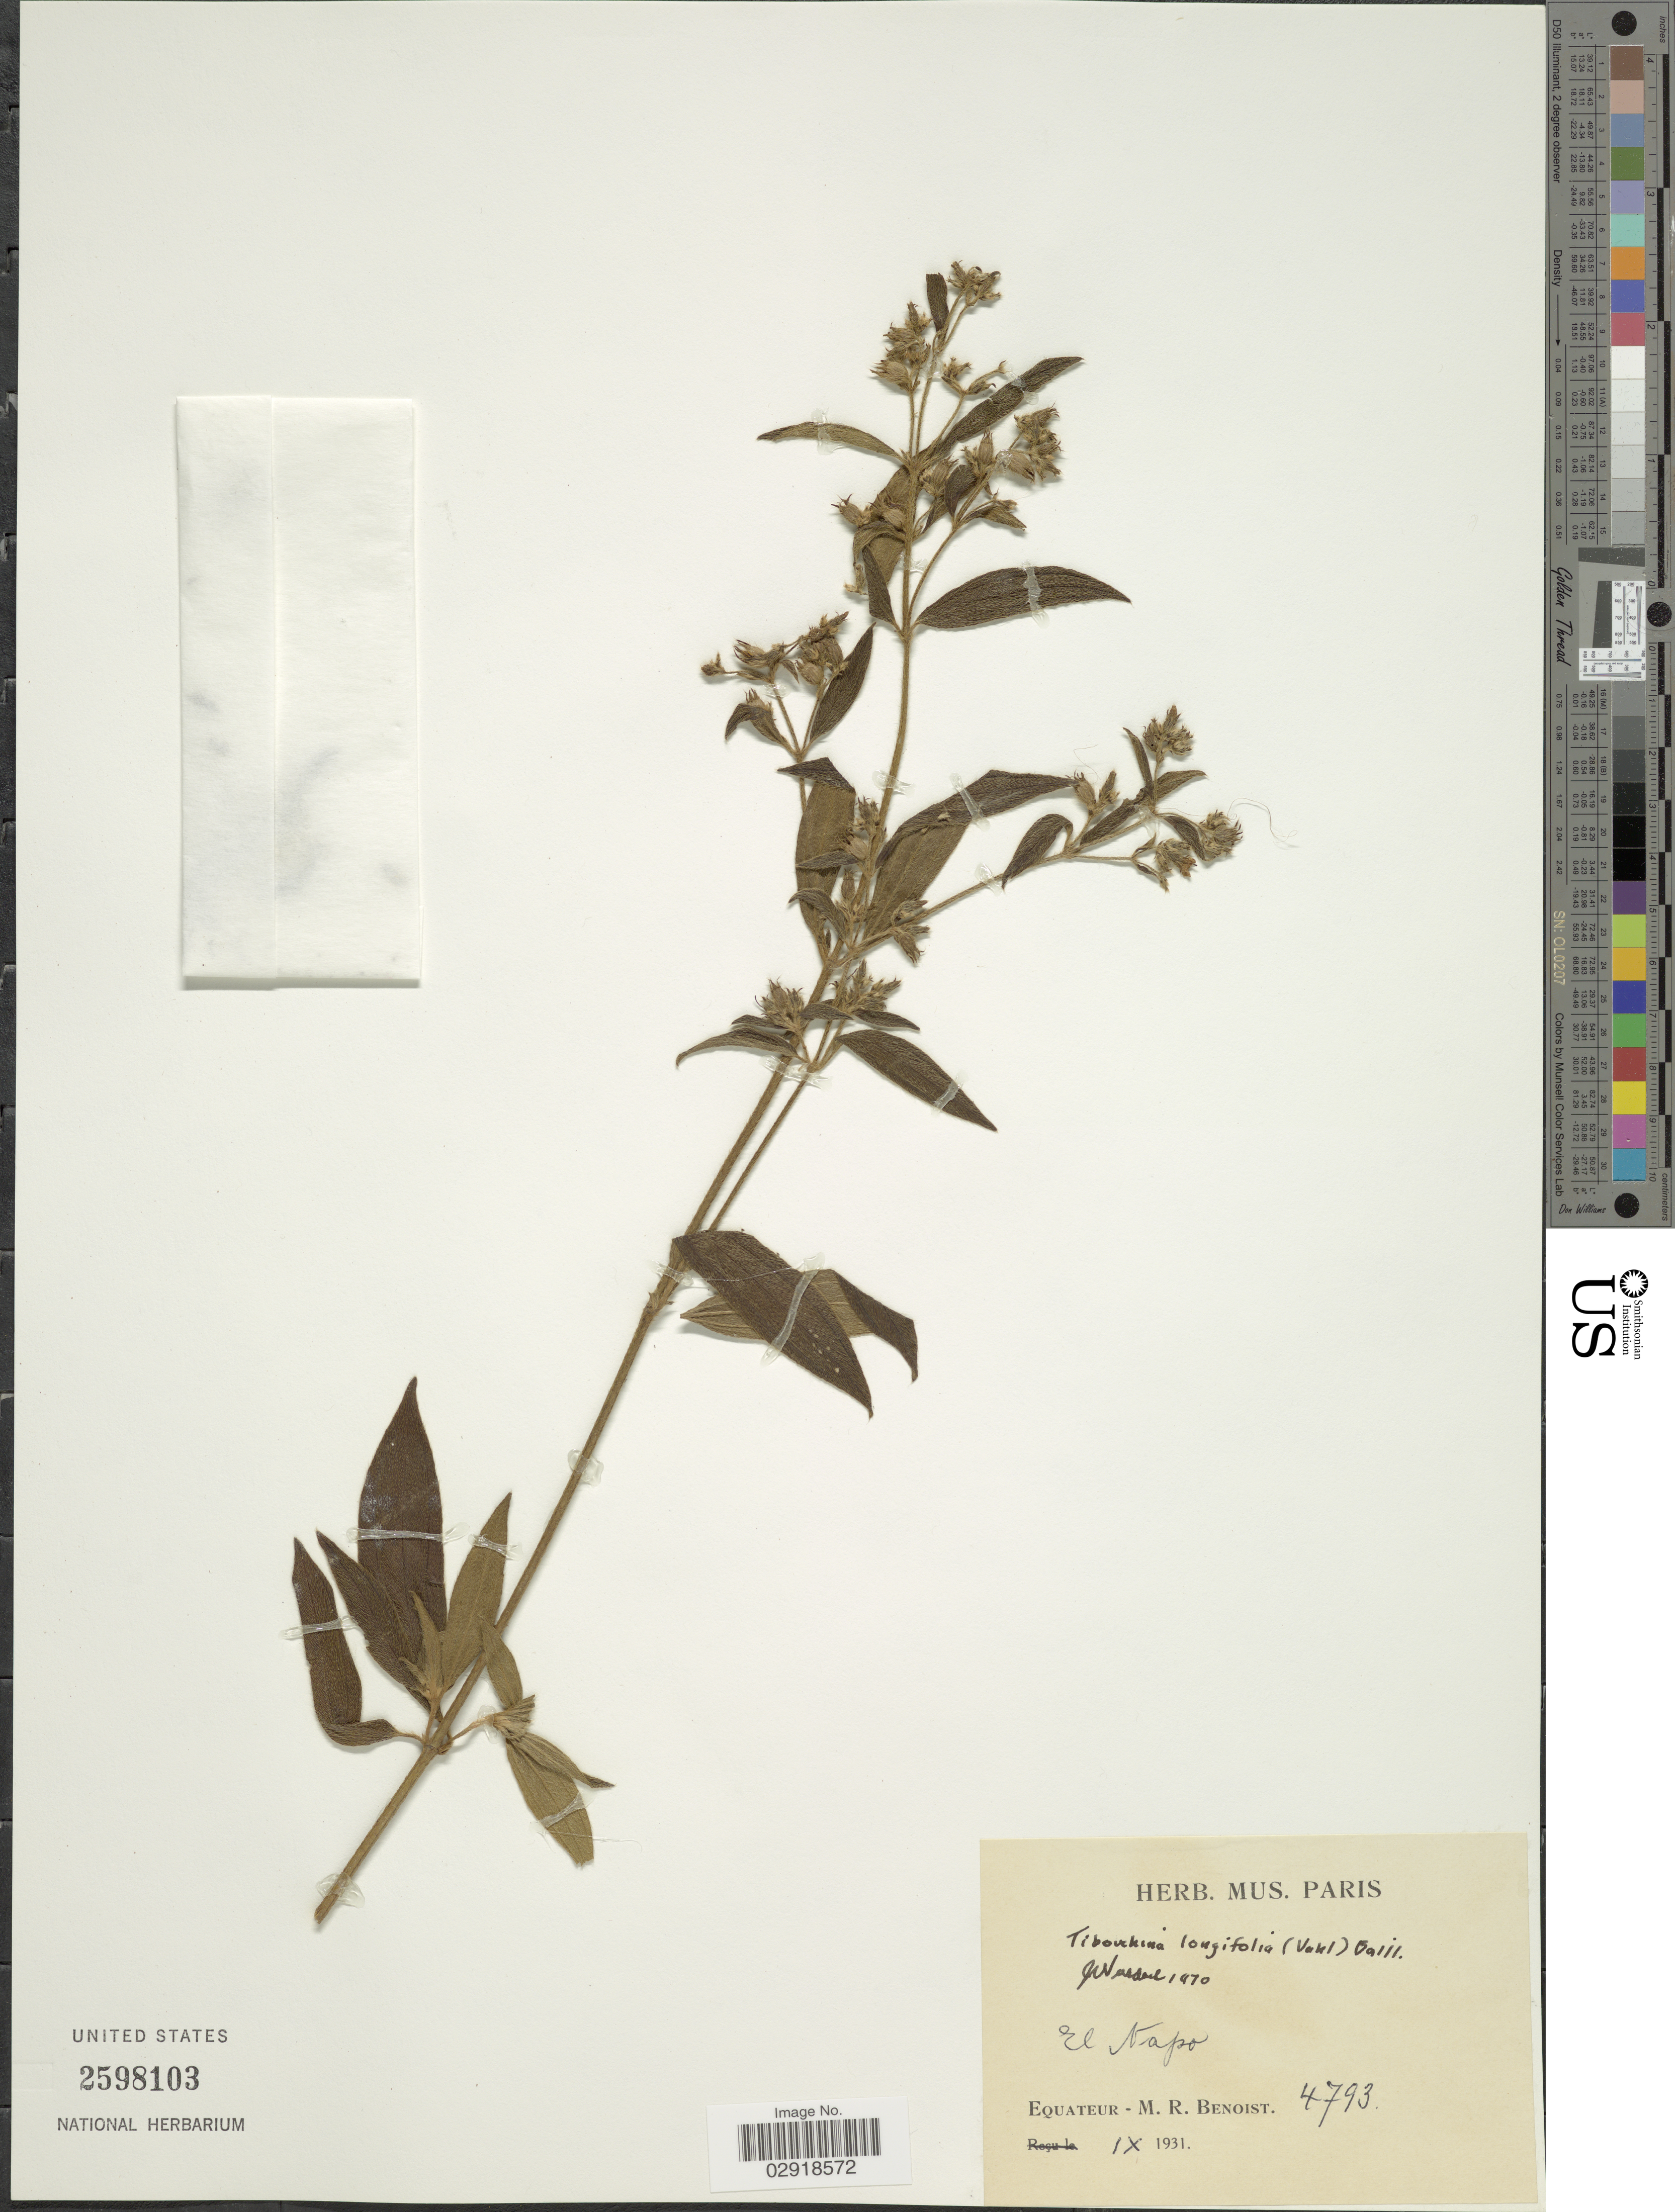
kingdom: Plantae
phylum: Tracheophyta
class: Magnoliopsida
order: Myrtales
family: Melastomataceae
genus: Chaetogastra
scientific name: Chaetogastra longifolia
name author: (Vahl) DC.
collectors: M. Benoist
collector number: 4793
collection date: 1931-09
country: Ecuador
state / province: Napo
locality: El Napo. Equateur.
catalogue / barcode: US 2598103